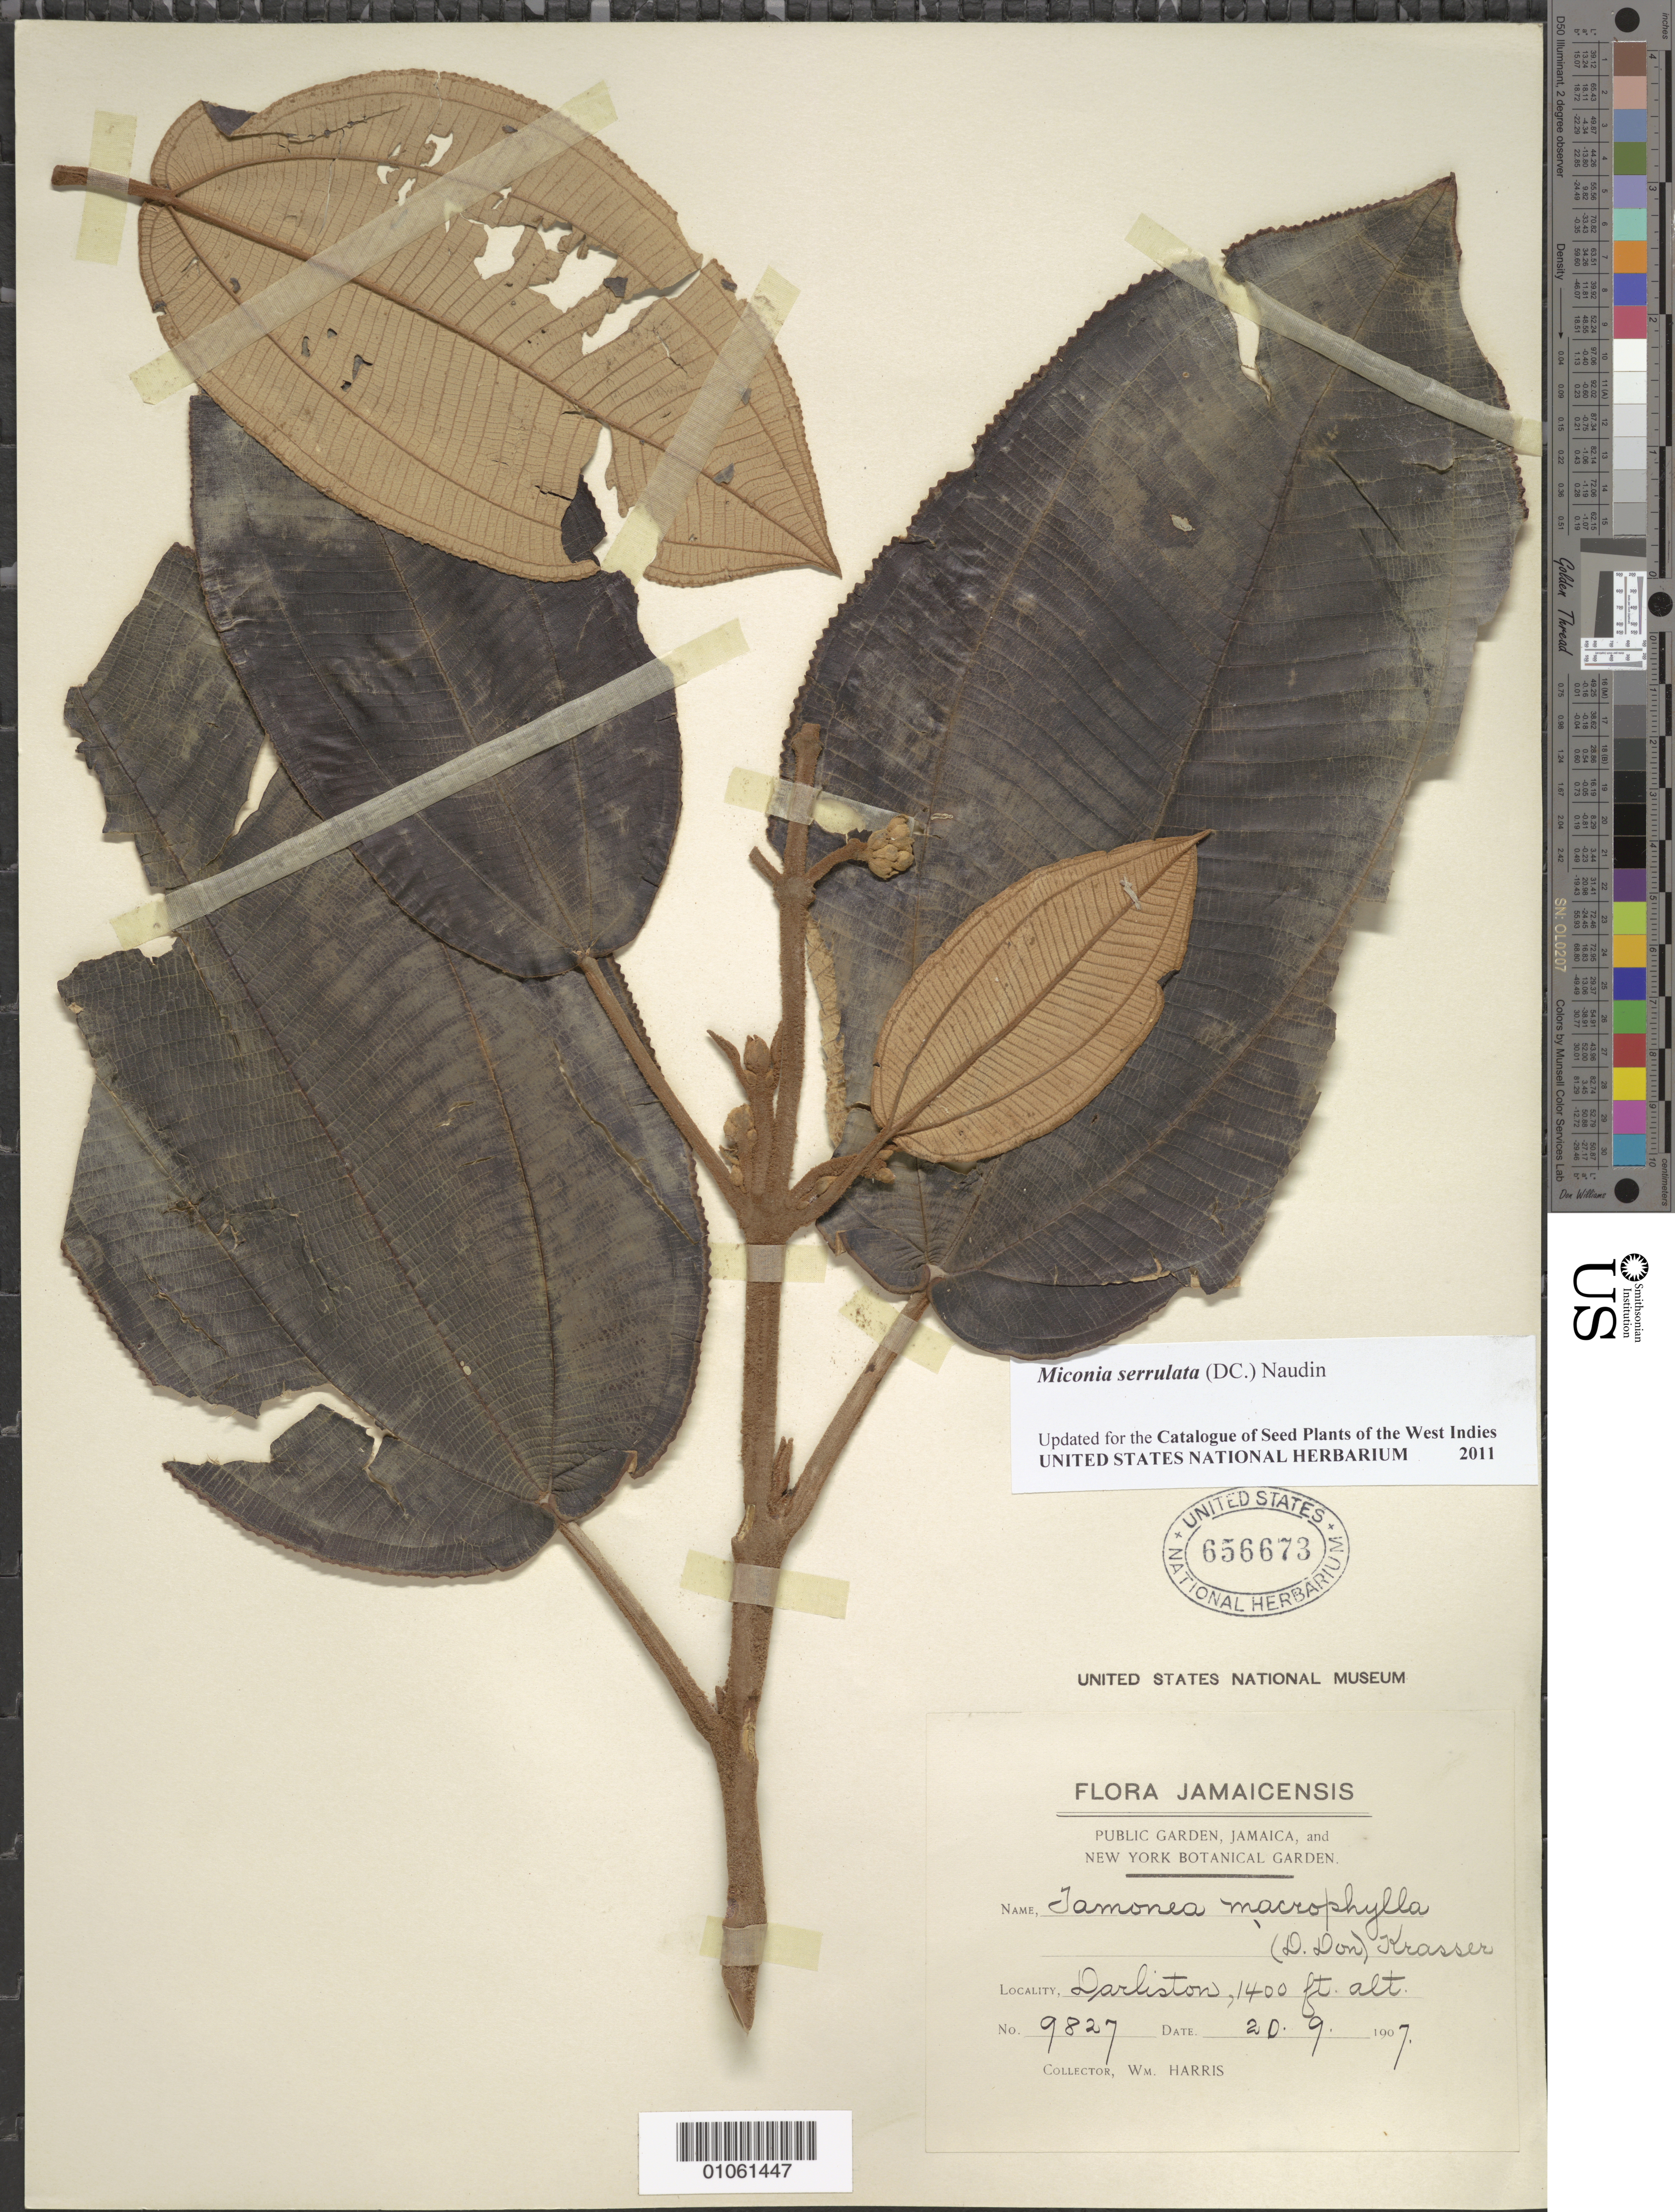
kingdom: Plantae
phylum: Tracheophyta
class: Magnoliopsida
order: Myrtales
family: Melastomataceae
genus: Miconia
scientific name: Miconia serrulata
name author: (DC.) Naudin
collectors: W. Harris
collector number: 9827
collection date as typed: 20 Sep 1907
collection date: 1907-09-20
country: Jamaica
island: Jamaica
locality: Darliston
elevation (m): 427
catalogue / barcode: US 656673